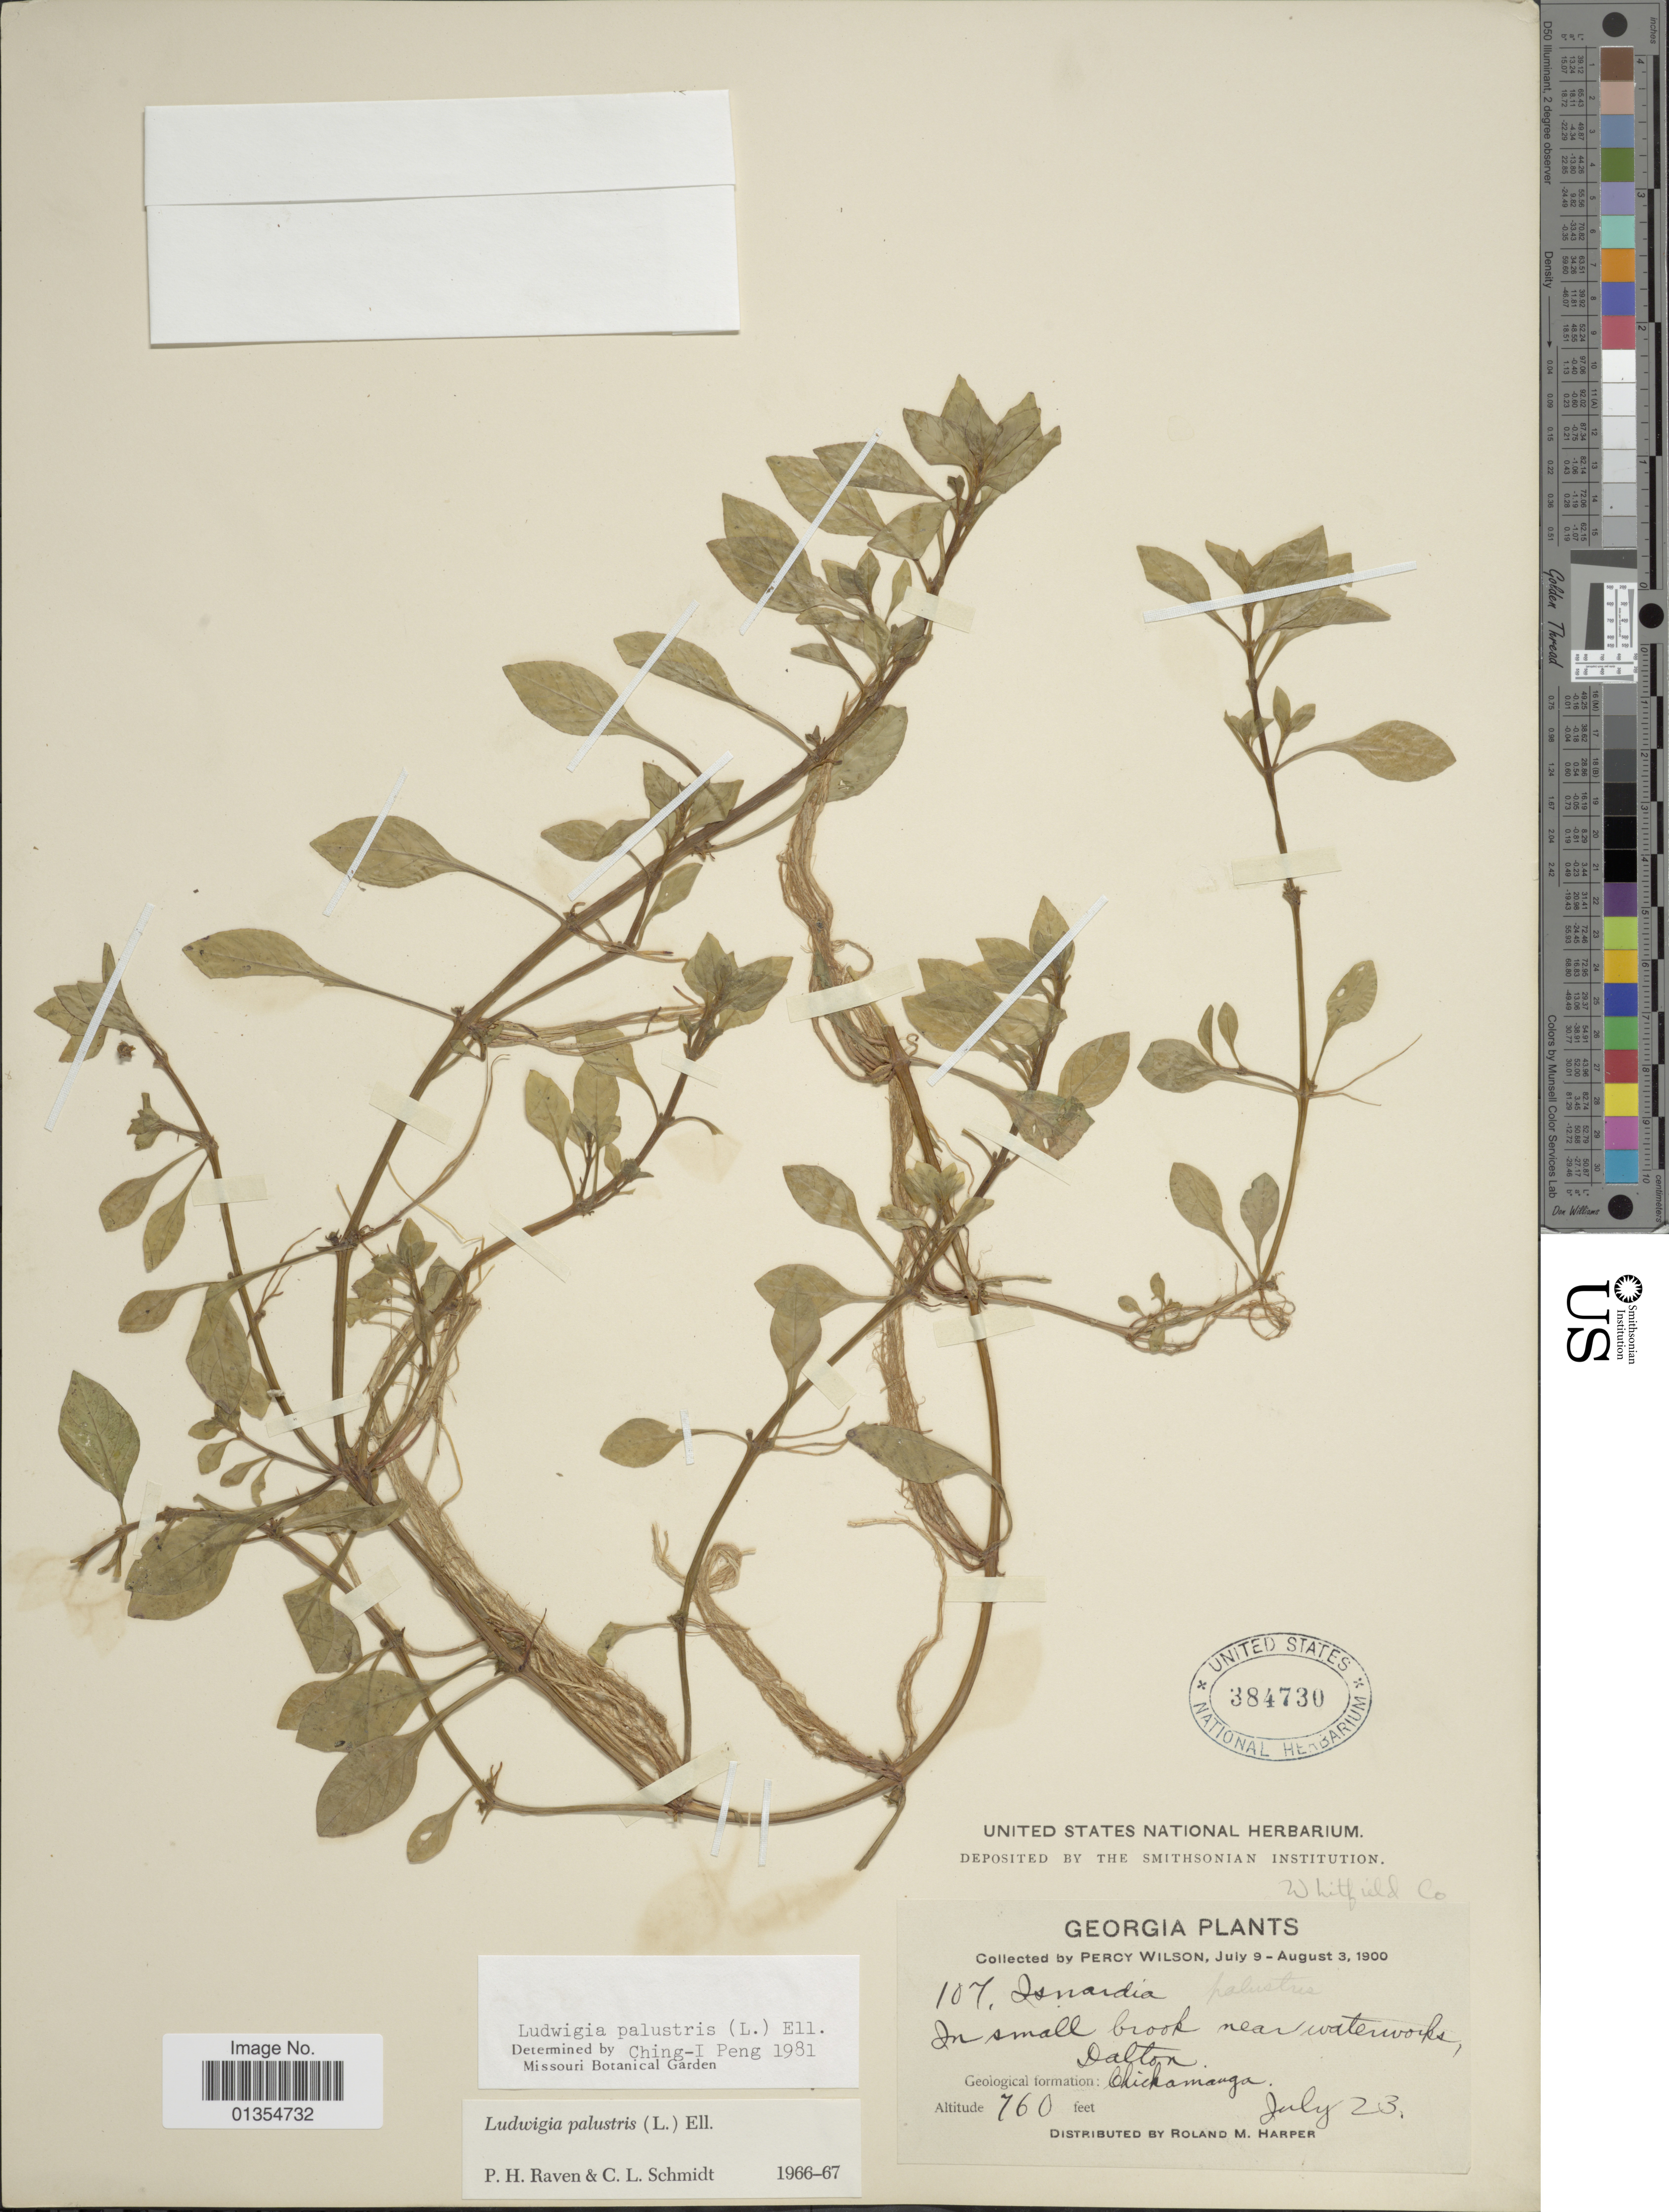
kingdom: Plantae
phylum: Tracheophyta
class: Magnoliopsida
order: Myrtales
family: Onagraceae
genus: Ludwigia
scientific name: Ludwigia palustris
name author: (L.) Elliott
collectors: P. Wilson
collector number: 107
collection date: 1900-07-23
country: United States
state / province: Georgia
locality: Dalton, Chickamauga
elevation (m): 232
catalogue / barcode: US 384730